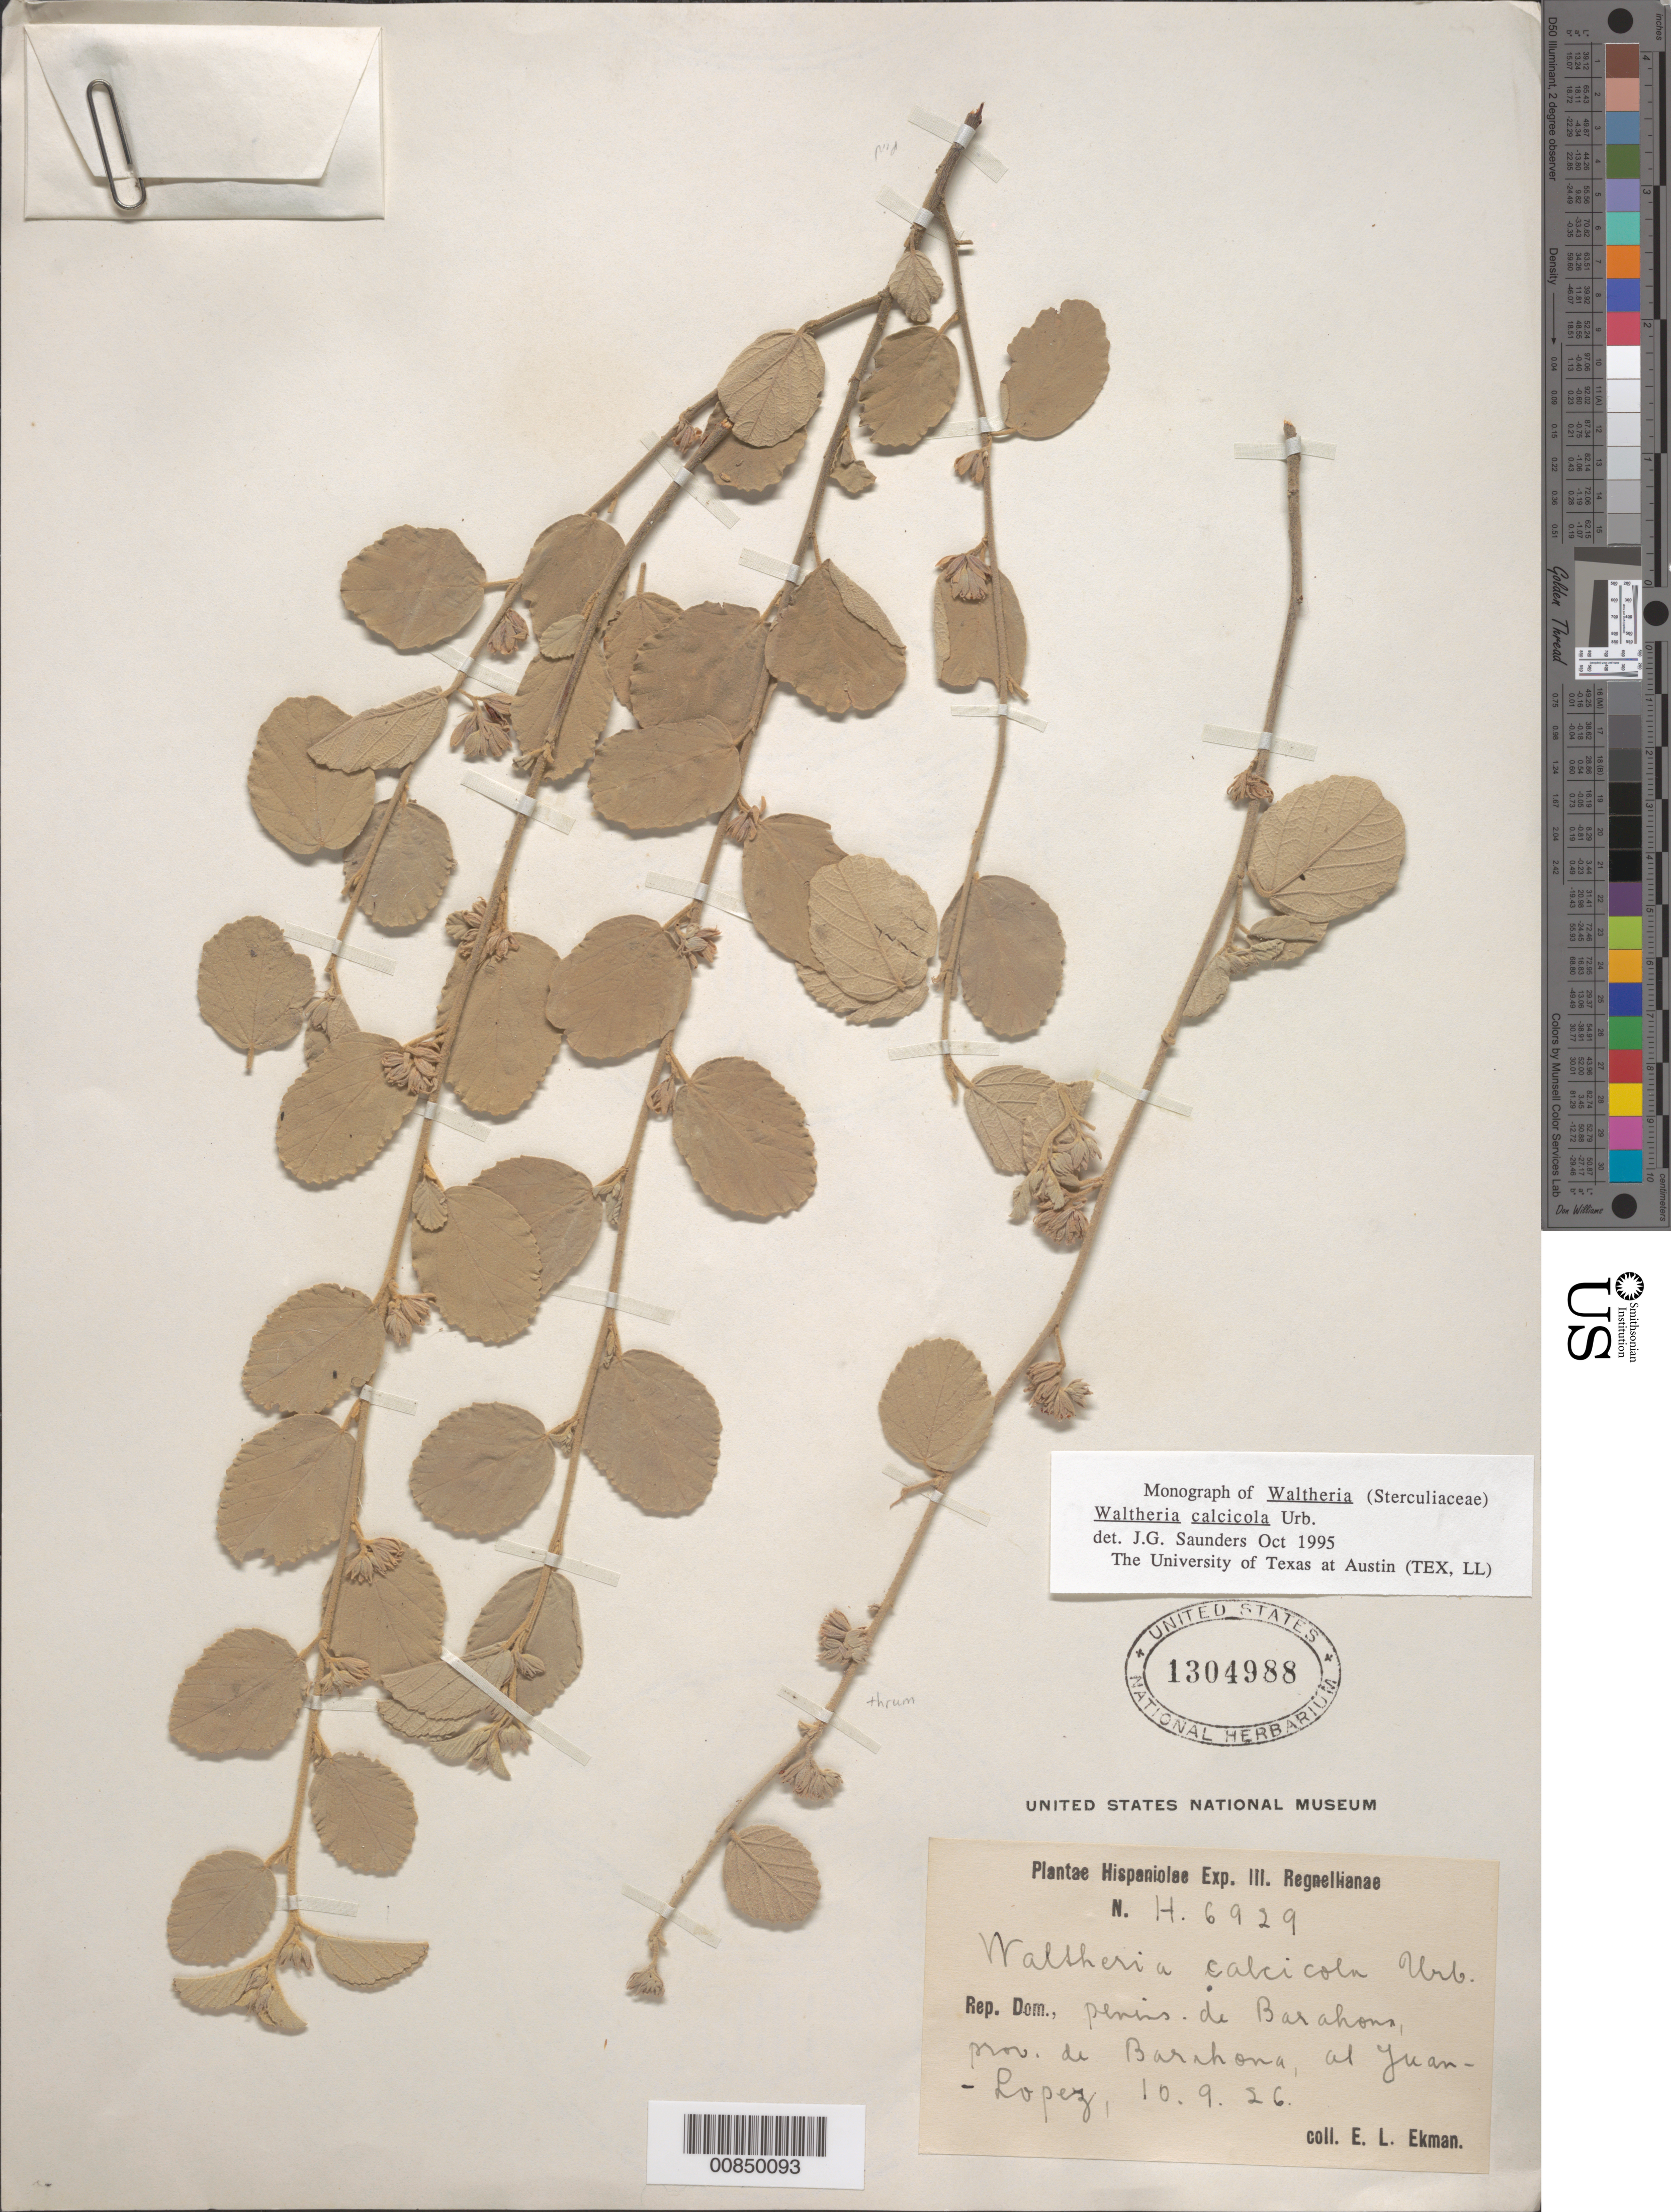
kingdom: Plantae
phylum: Tracheophyta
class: Magnoliopsida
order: Malvales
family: Malvaceae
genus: Waltheria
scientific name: Waltheria calcicola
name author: Urb.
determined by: Saunders, J. G.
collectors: E. L. Ekman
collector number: H 6929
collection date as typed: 10 Sep 1926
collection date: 1926-09-10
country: Dominican Republic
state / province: Barahona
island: Hispaniola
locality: Peninsula de Barahona, at Juan-Lopez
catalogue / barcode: US 1304988